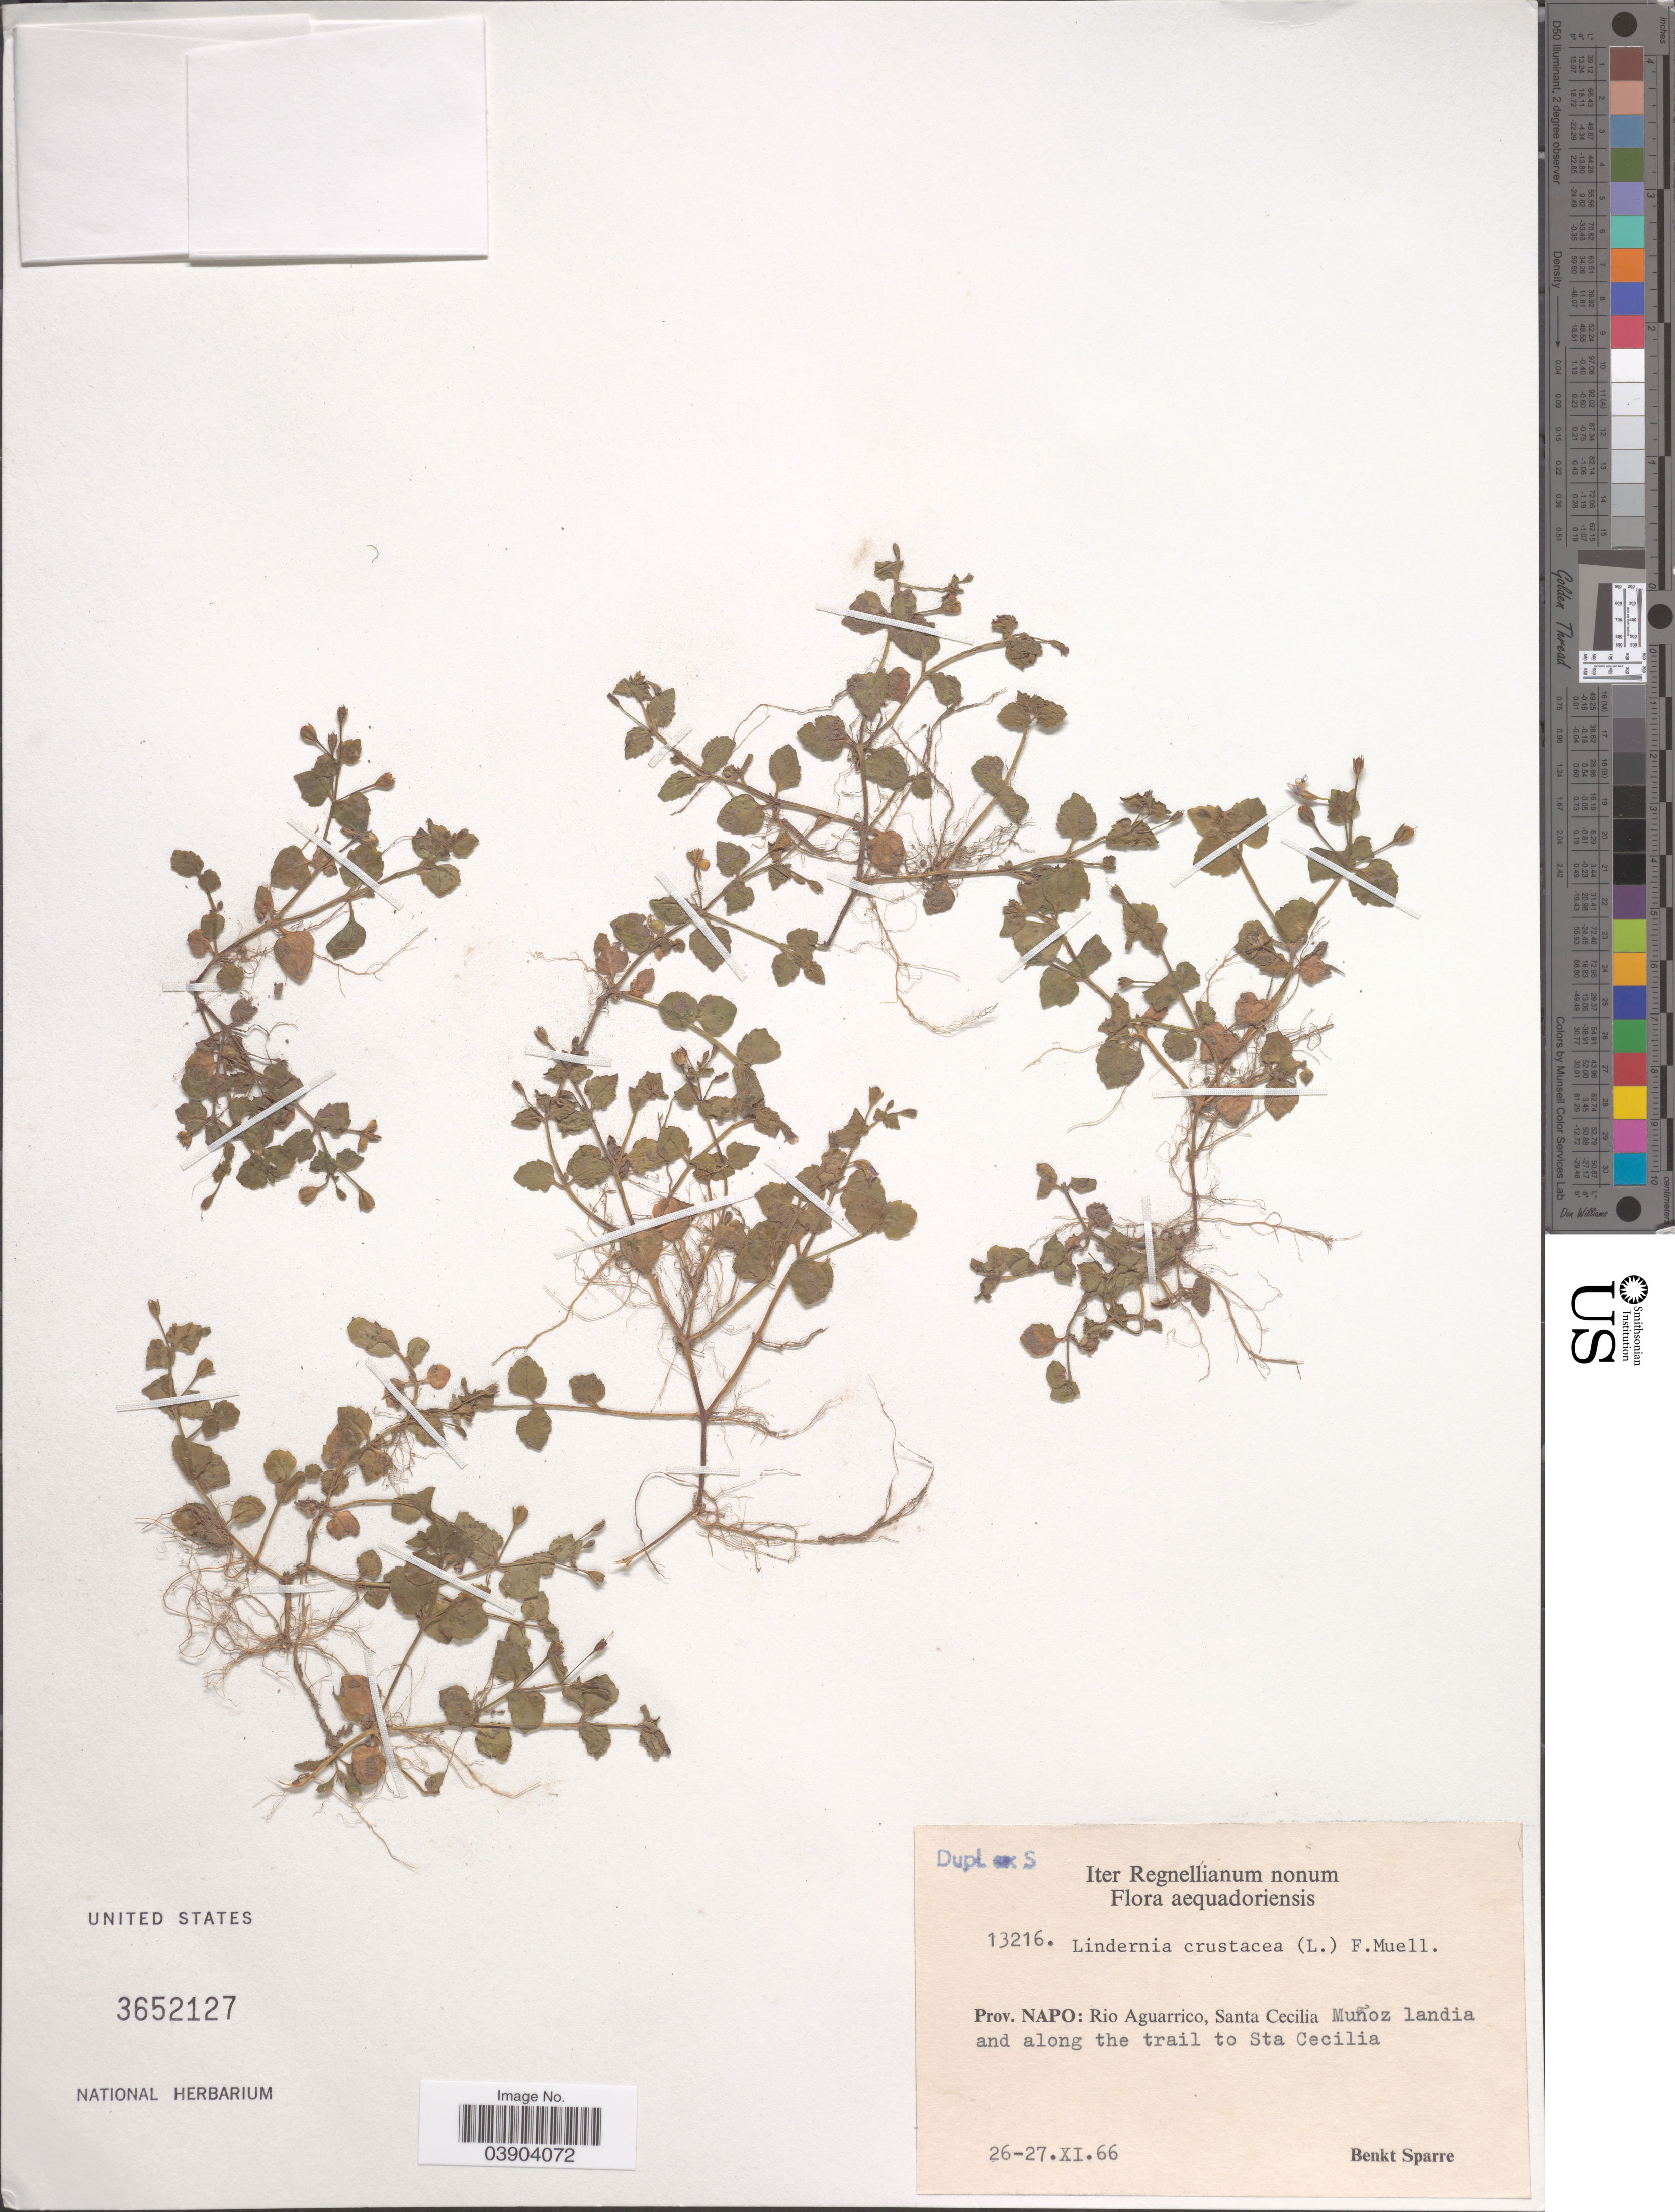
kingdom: Plantae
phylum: Tracheophyta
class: Magnoliopsida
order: Lamiales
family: Linderniaceae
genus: Lindernia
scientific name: Lindernia crustacea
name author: (L.) F. Muell.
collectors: B. Sparre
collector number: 13216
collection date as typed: Transcribed d/m/y: 26/11/66 to 27/11/66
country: Ecuador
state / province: Napo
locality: Rio Aguarrico, Santa Cecilia Muñoz landia and along the trail to Sta Cecilia.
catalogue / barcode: US 3652127